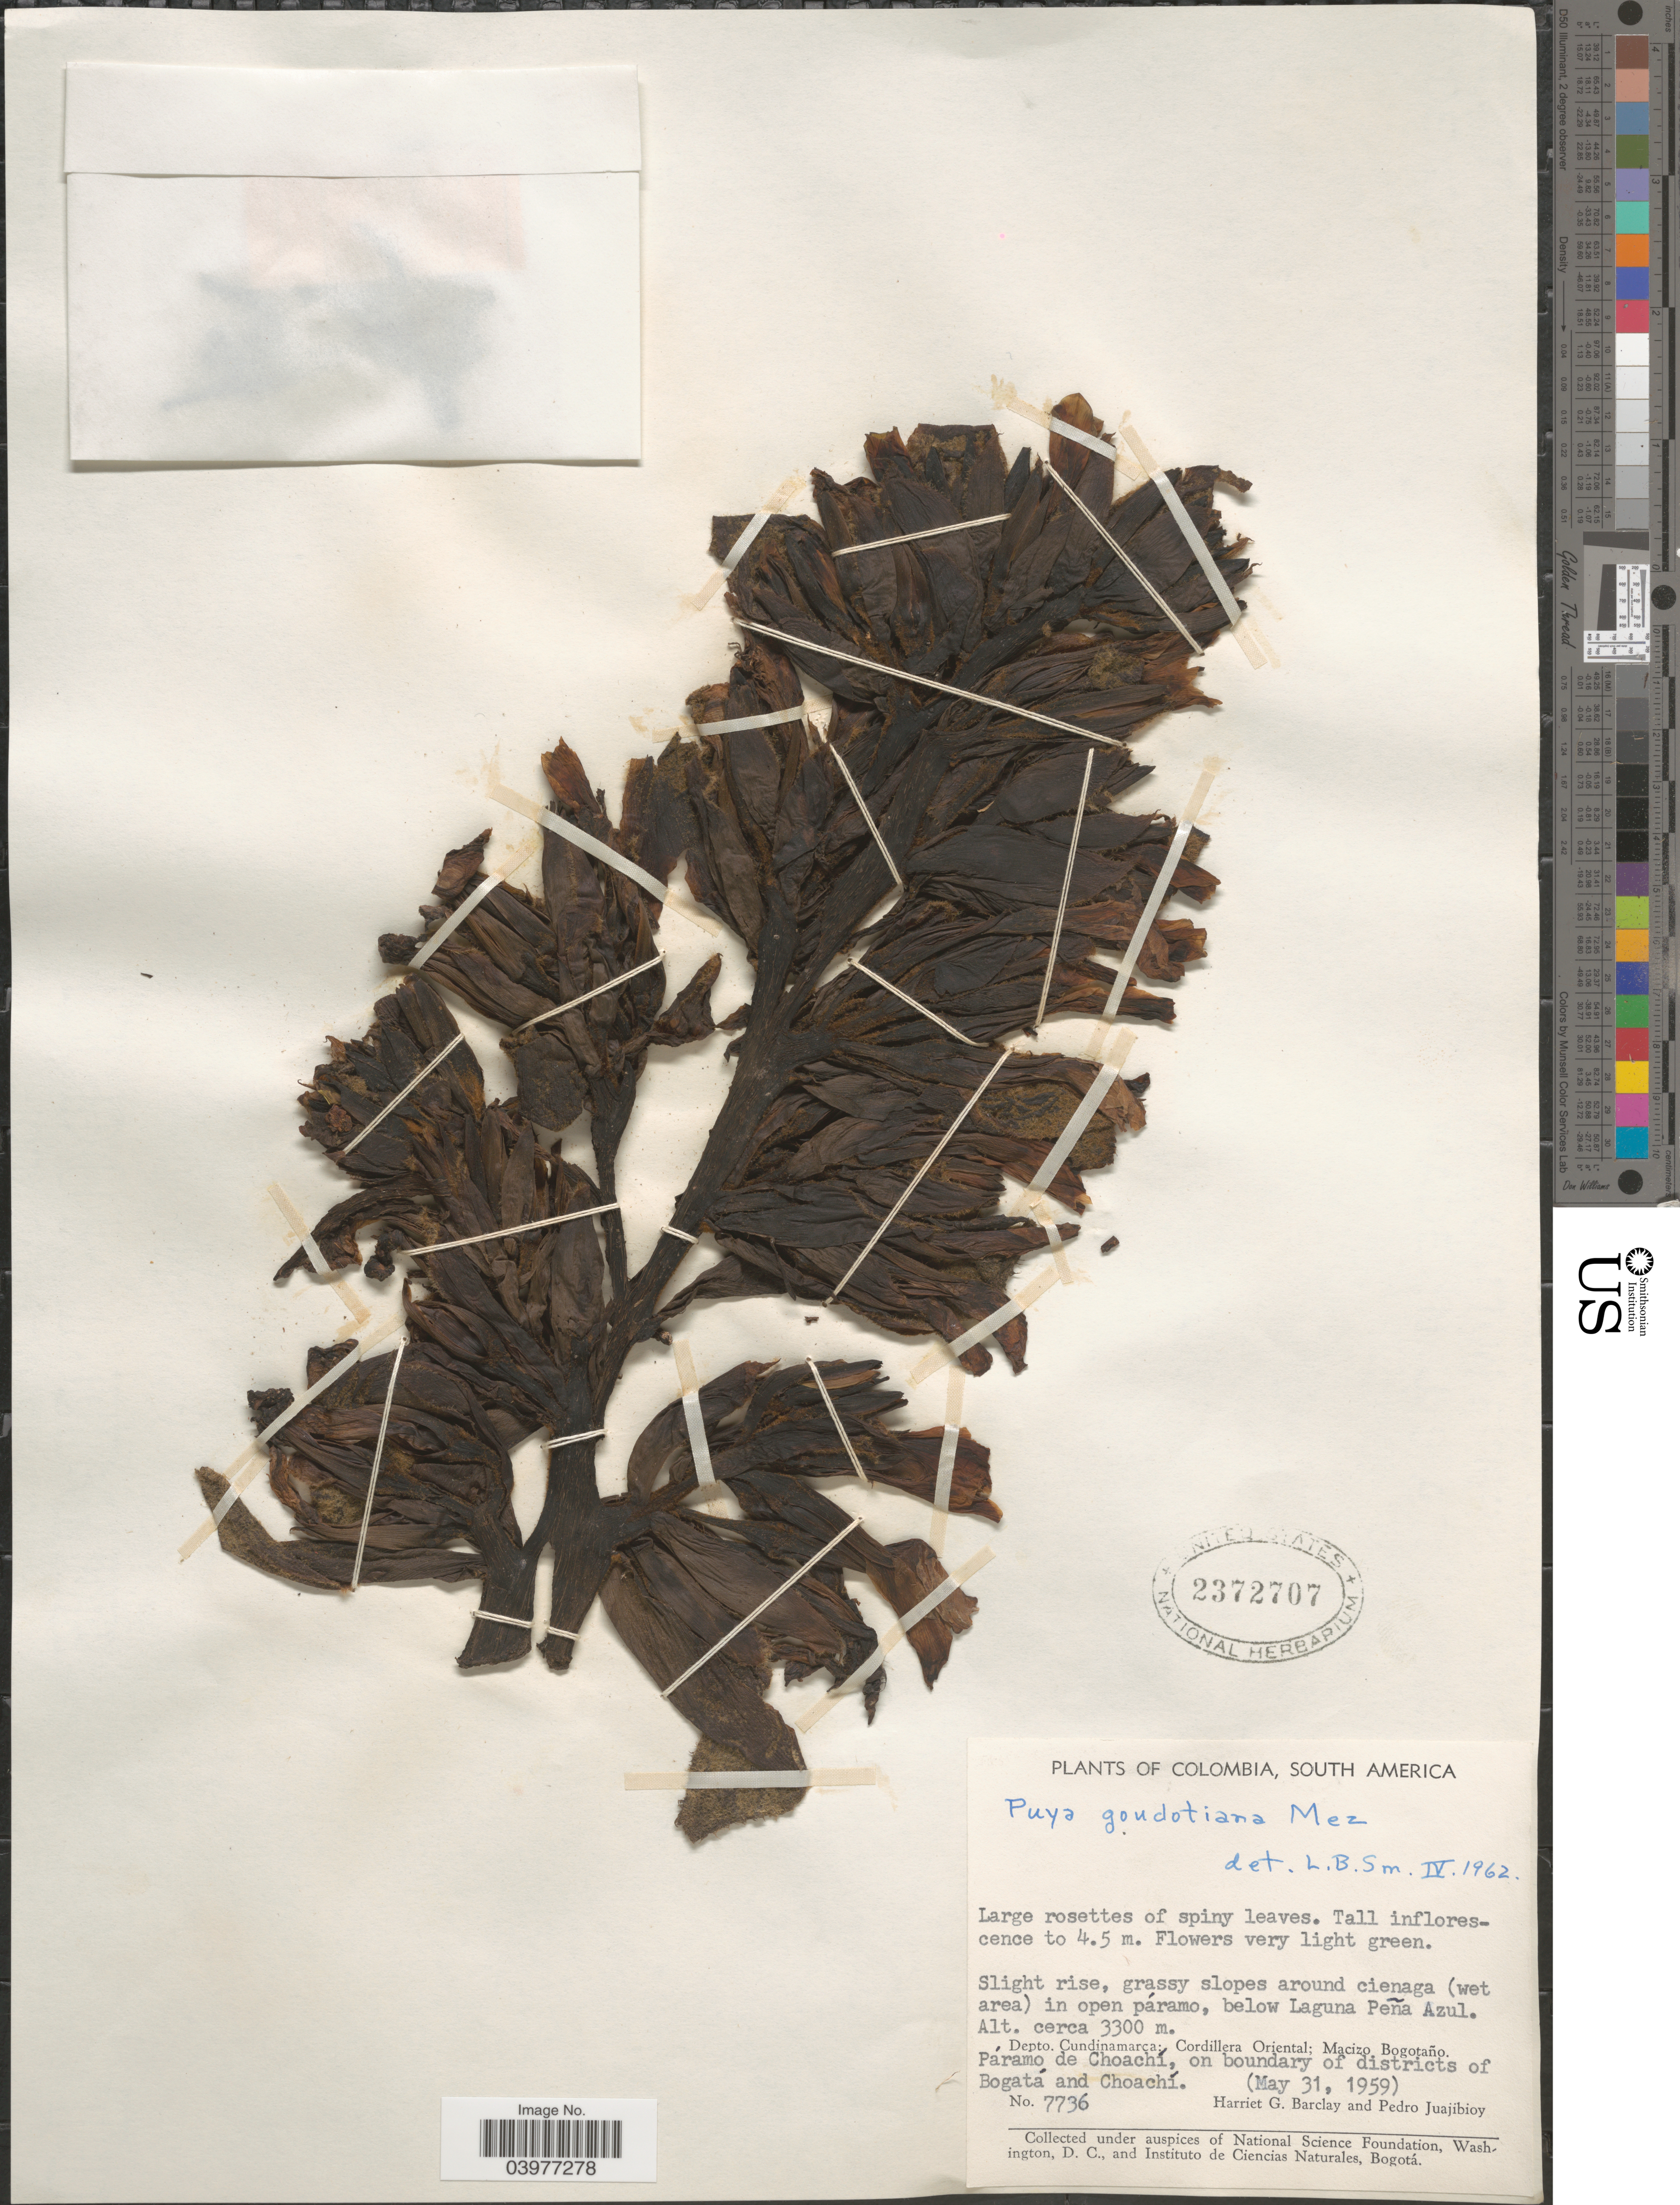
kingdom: Plantae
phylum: Tracheophyta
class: Liliopsida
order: Poales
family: Bromeliaceae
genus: Puya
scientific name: Puya goudotiana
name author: Mez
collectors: H. G. Barclay & P. Juajibioy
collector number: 7736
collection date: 1959-05-31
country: Colombia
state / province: Cundinamarca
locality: Slight rise, grassy slopes around cienaga (wet area) in open páramo, below Laguna Peña Azul. Depto. Cundinamarca: Cordillera Oriental; Macizo Bogotaño. Páramo de Choachí, on boundary of districts of Bogotá and Choachí.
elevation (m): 3300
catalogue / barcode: US 2372707